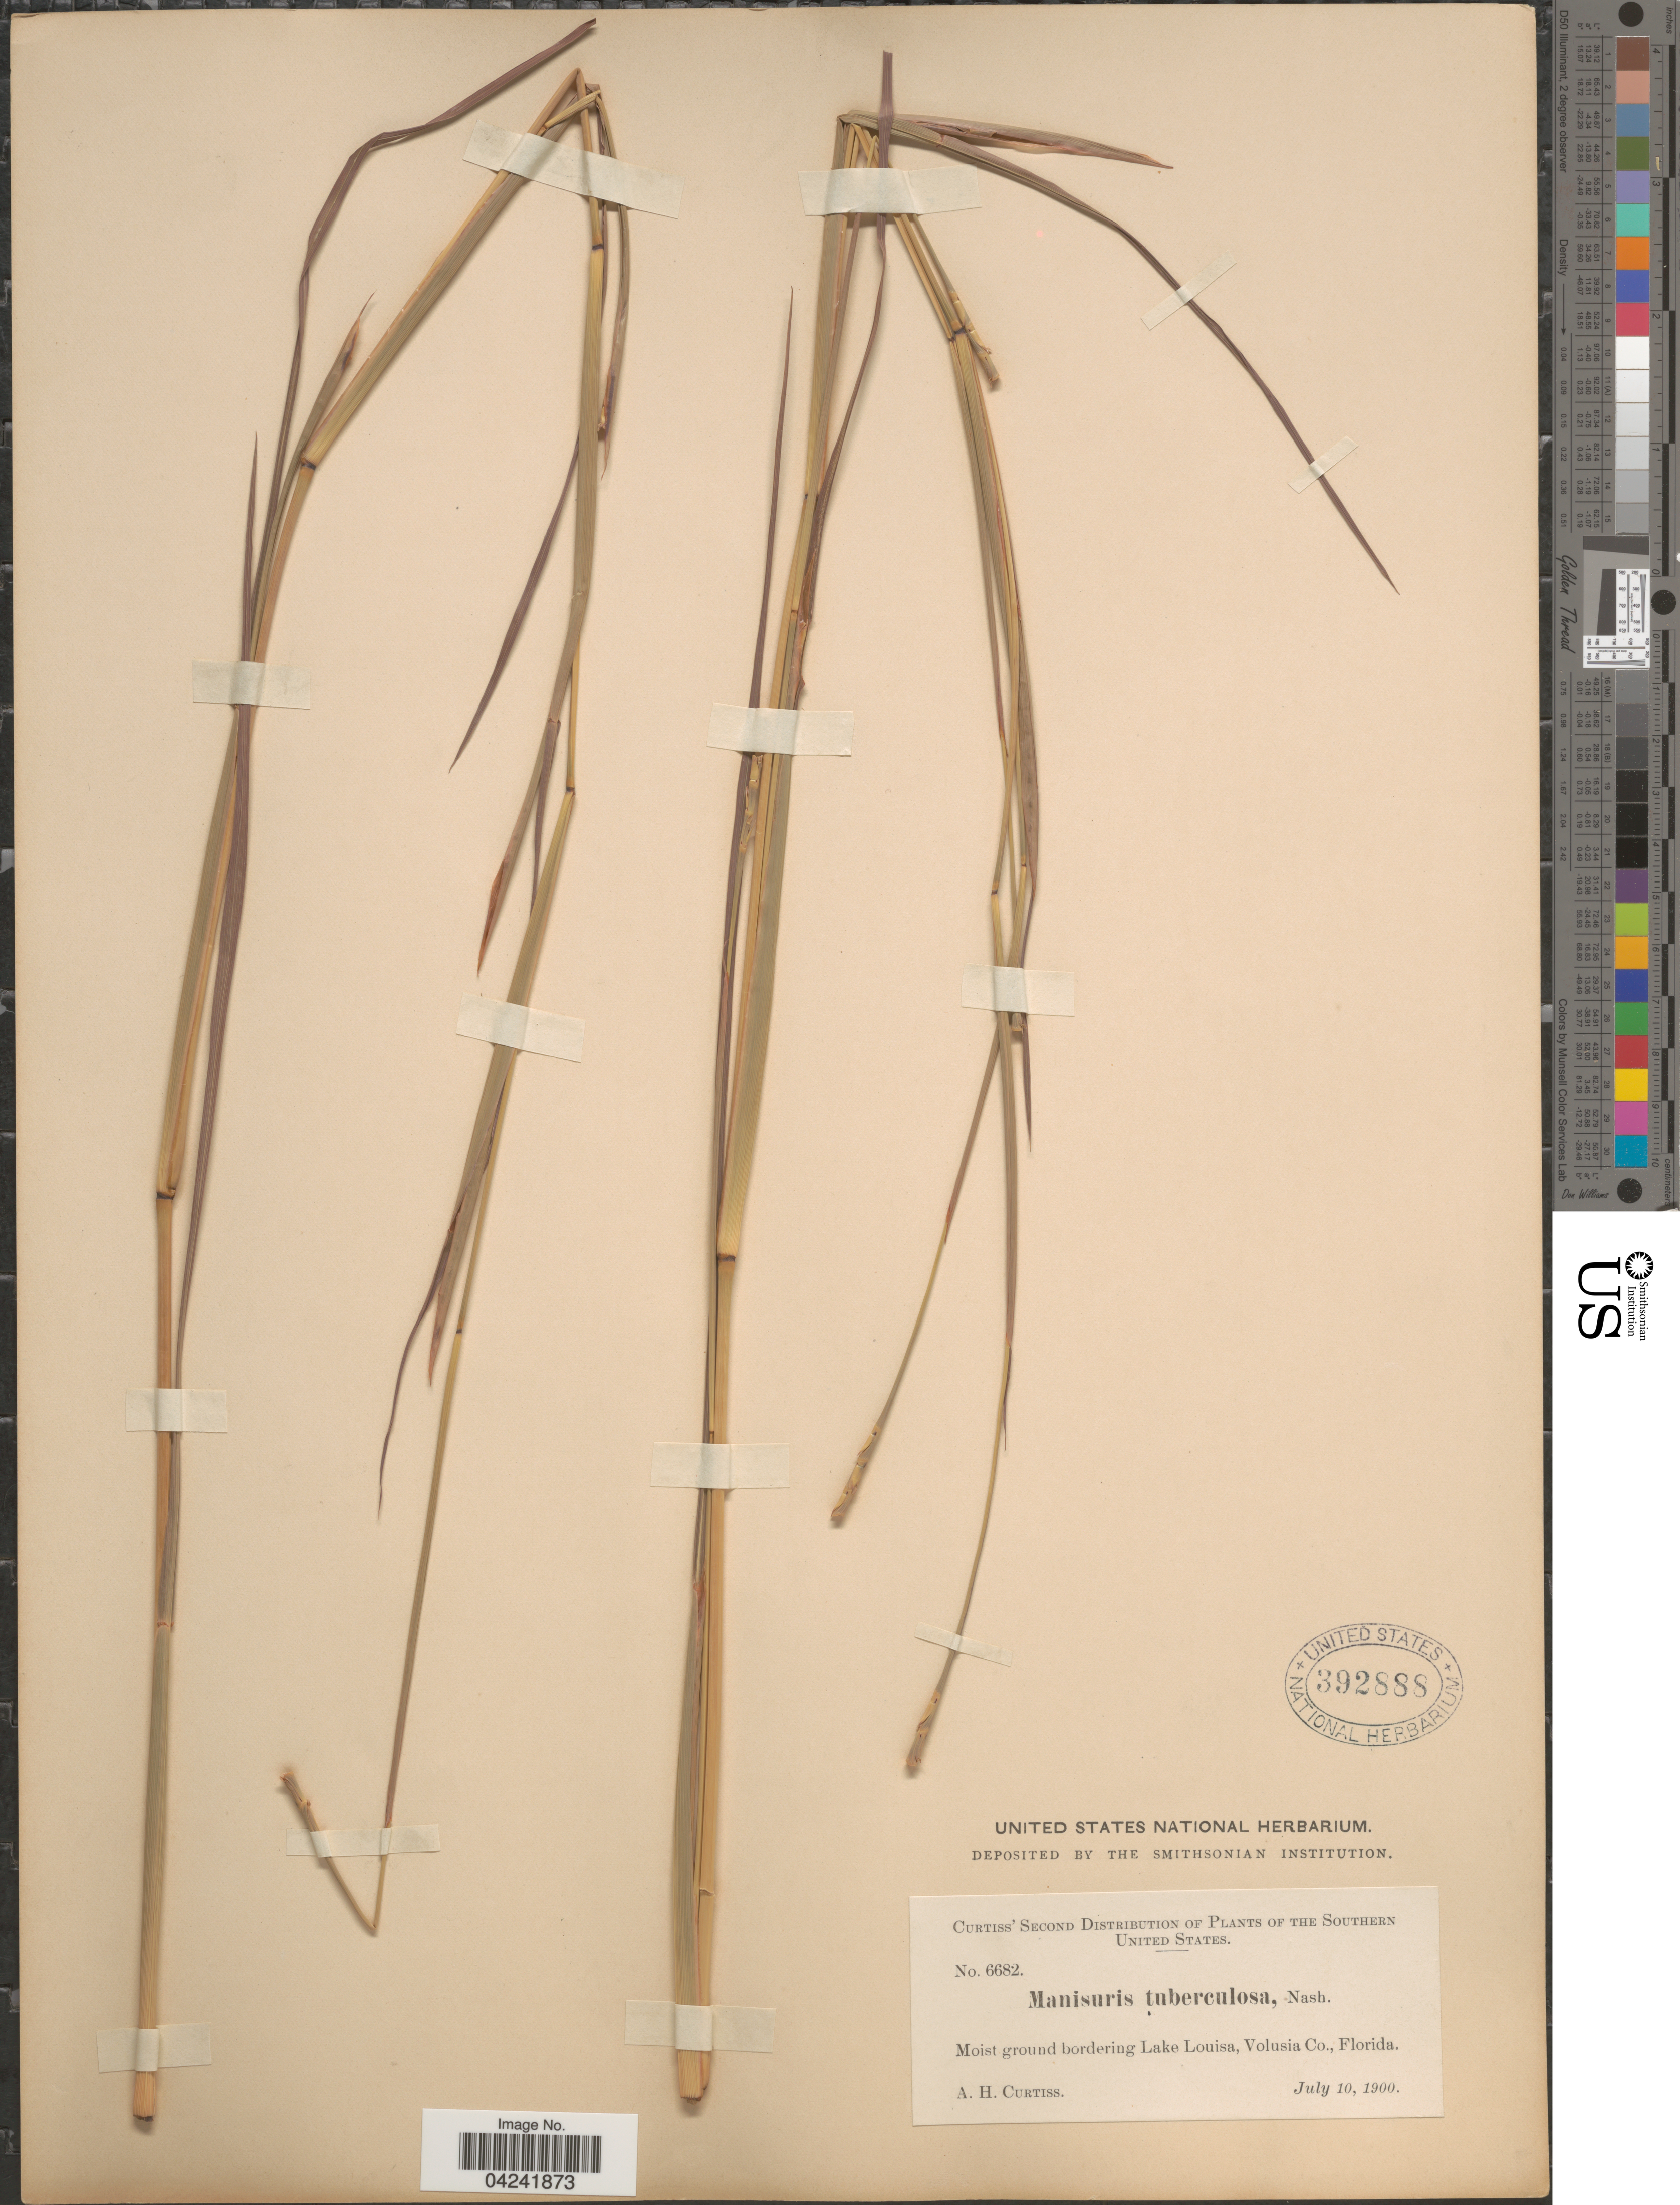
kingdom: Plantae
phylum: Tracheophyta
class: Liliopsida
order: Poales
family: Poaceae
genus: Mnesithea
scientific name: Mnesithea tuberculosa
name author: (Nash) de Koning & Sosef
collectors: A. H. Curtiss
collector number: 6682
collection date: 1900-07-10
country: United States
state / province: Florida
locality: The Southern United States. Moist ground bordering Lake Louisa, Volusia Co.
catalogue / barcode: US 392888